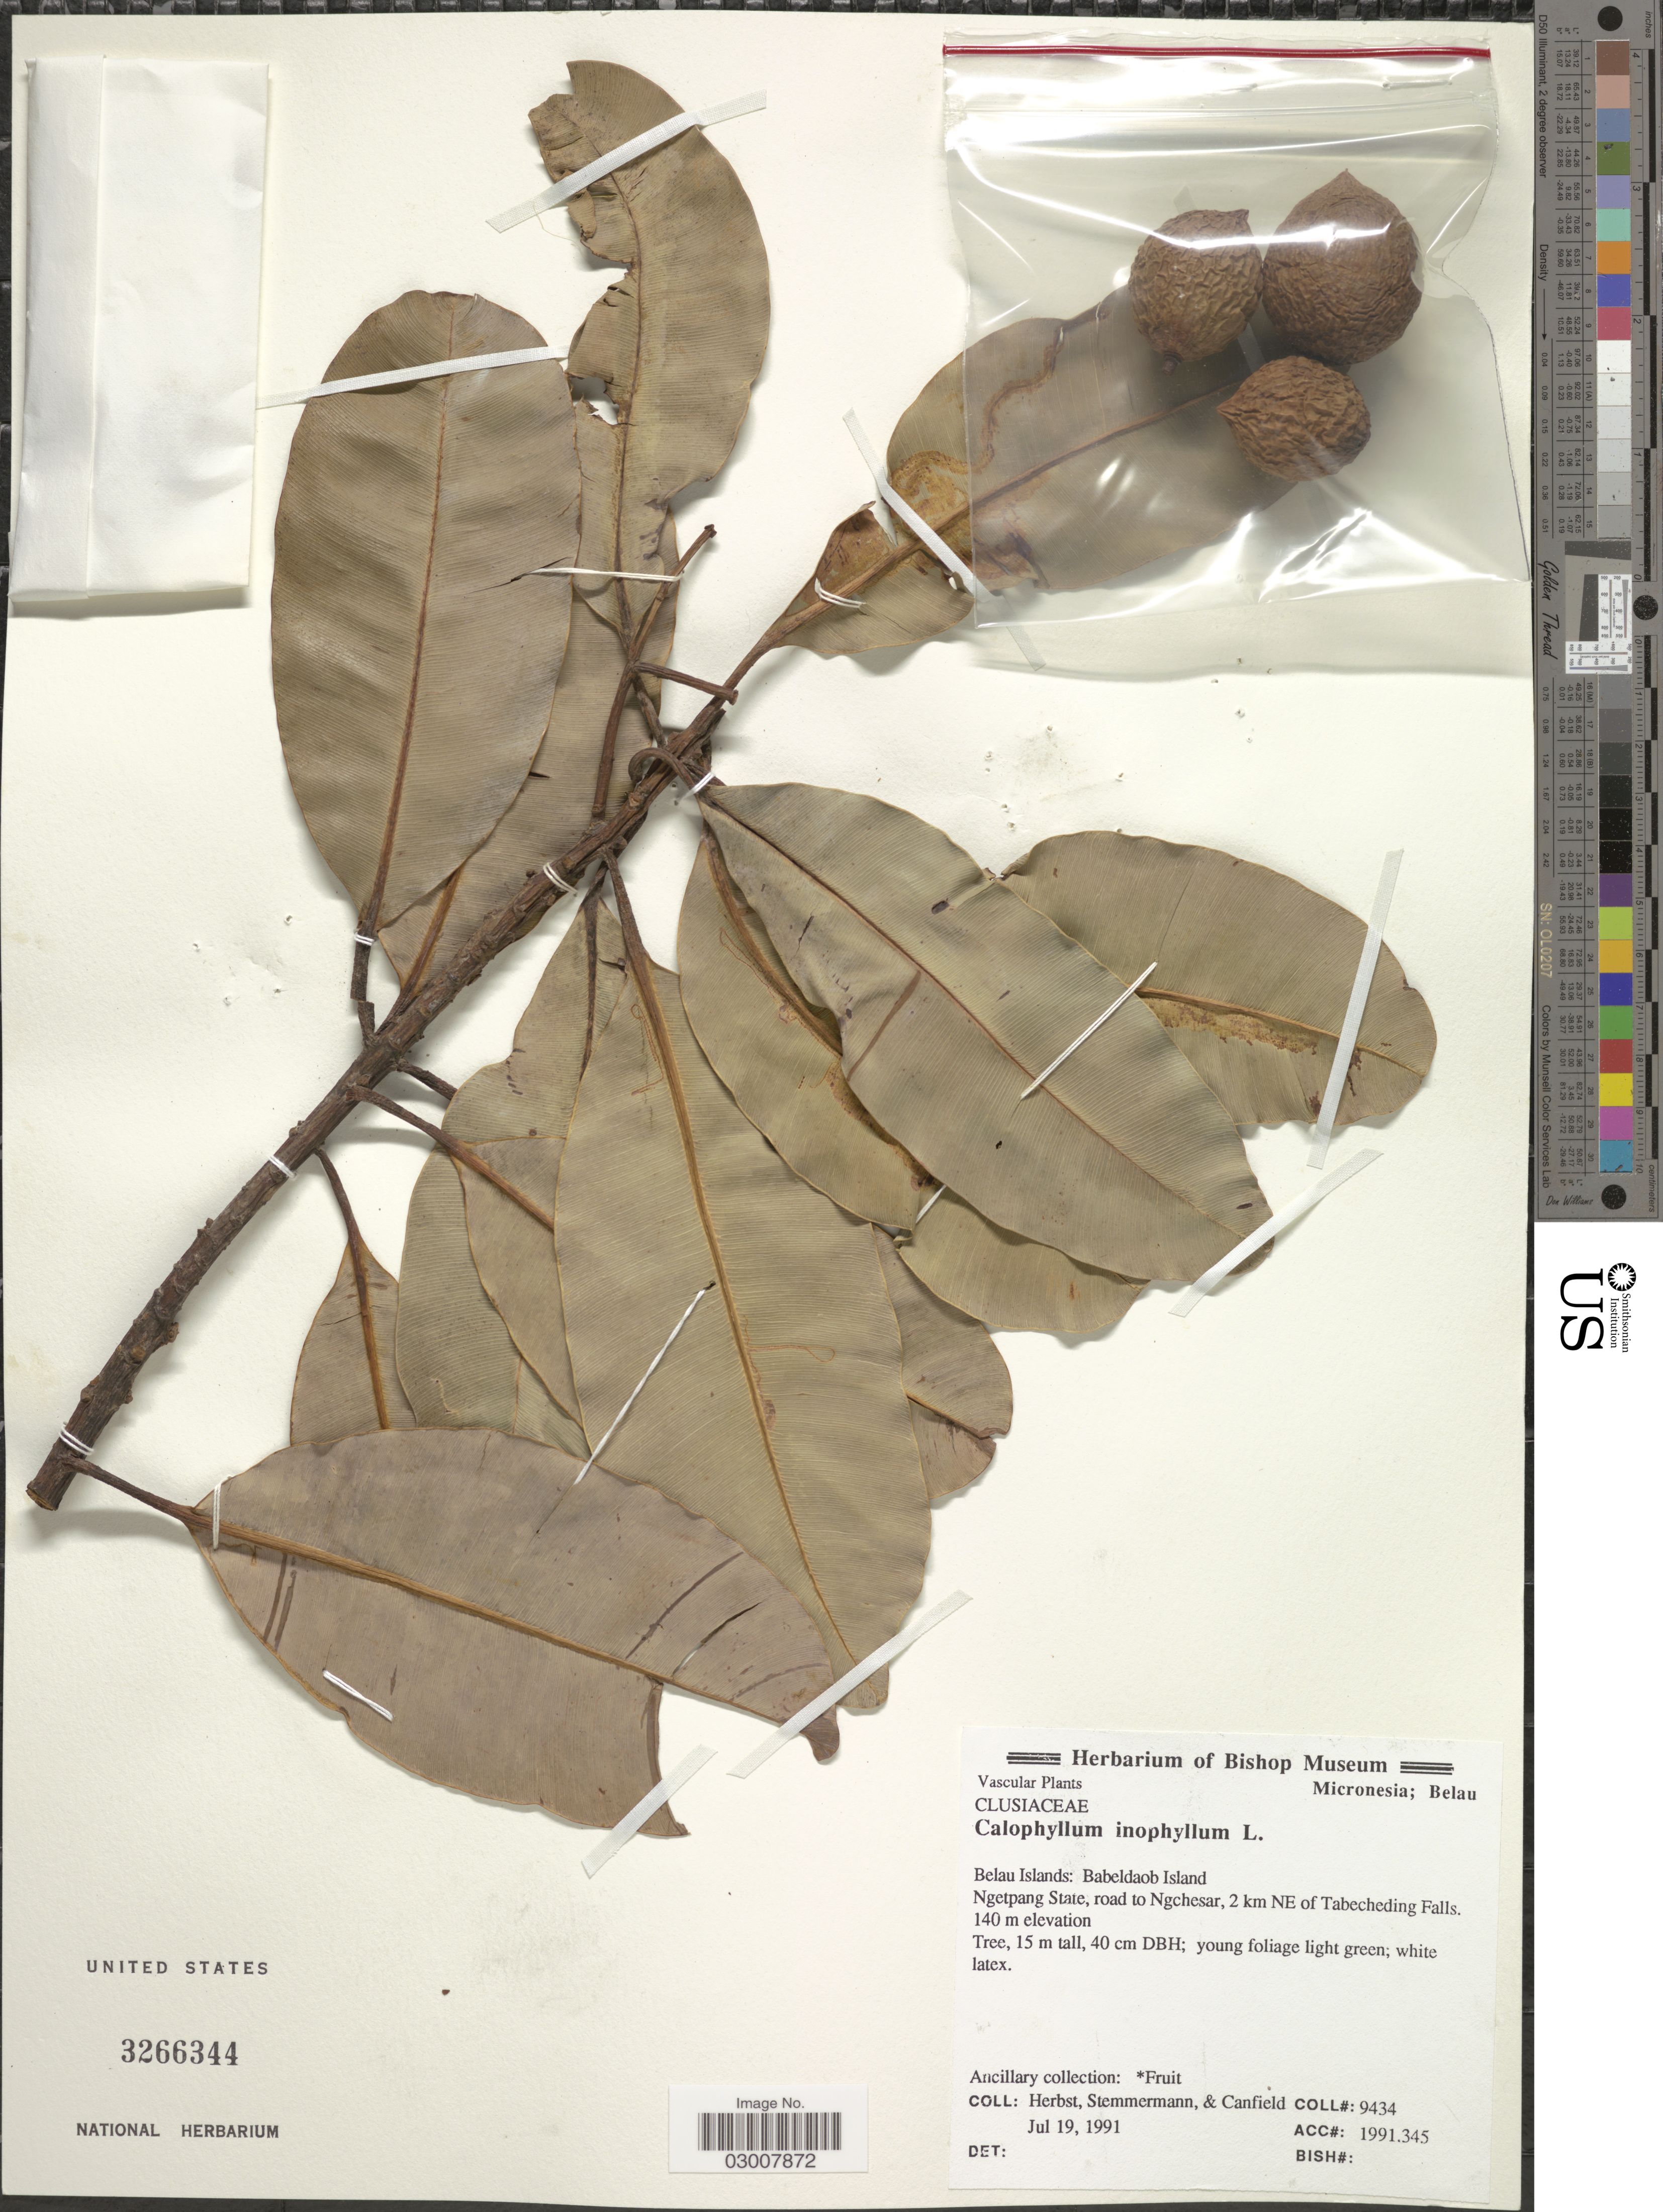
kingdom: Plantae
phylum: Tracheophyta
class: Magnoliopsida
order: Malpighiales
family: Calophyllaceae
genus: Calophyllum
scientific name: Calophyllum inophyllum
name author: L.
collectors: -. Herbst, -. Stemmermann & -. Canfield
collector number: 9434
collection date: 1991-07-19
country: Palau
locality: Micronesia; Belau. Belau Islands: Babeldaob Island. Ngetpang State, road to Ngetpang State, road to Ngchesar, 2 km NE of Tabecheding Falls.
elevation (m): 140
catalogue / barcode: US 3266344